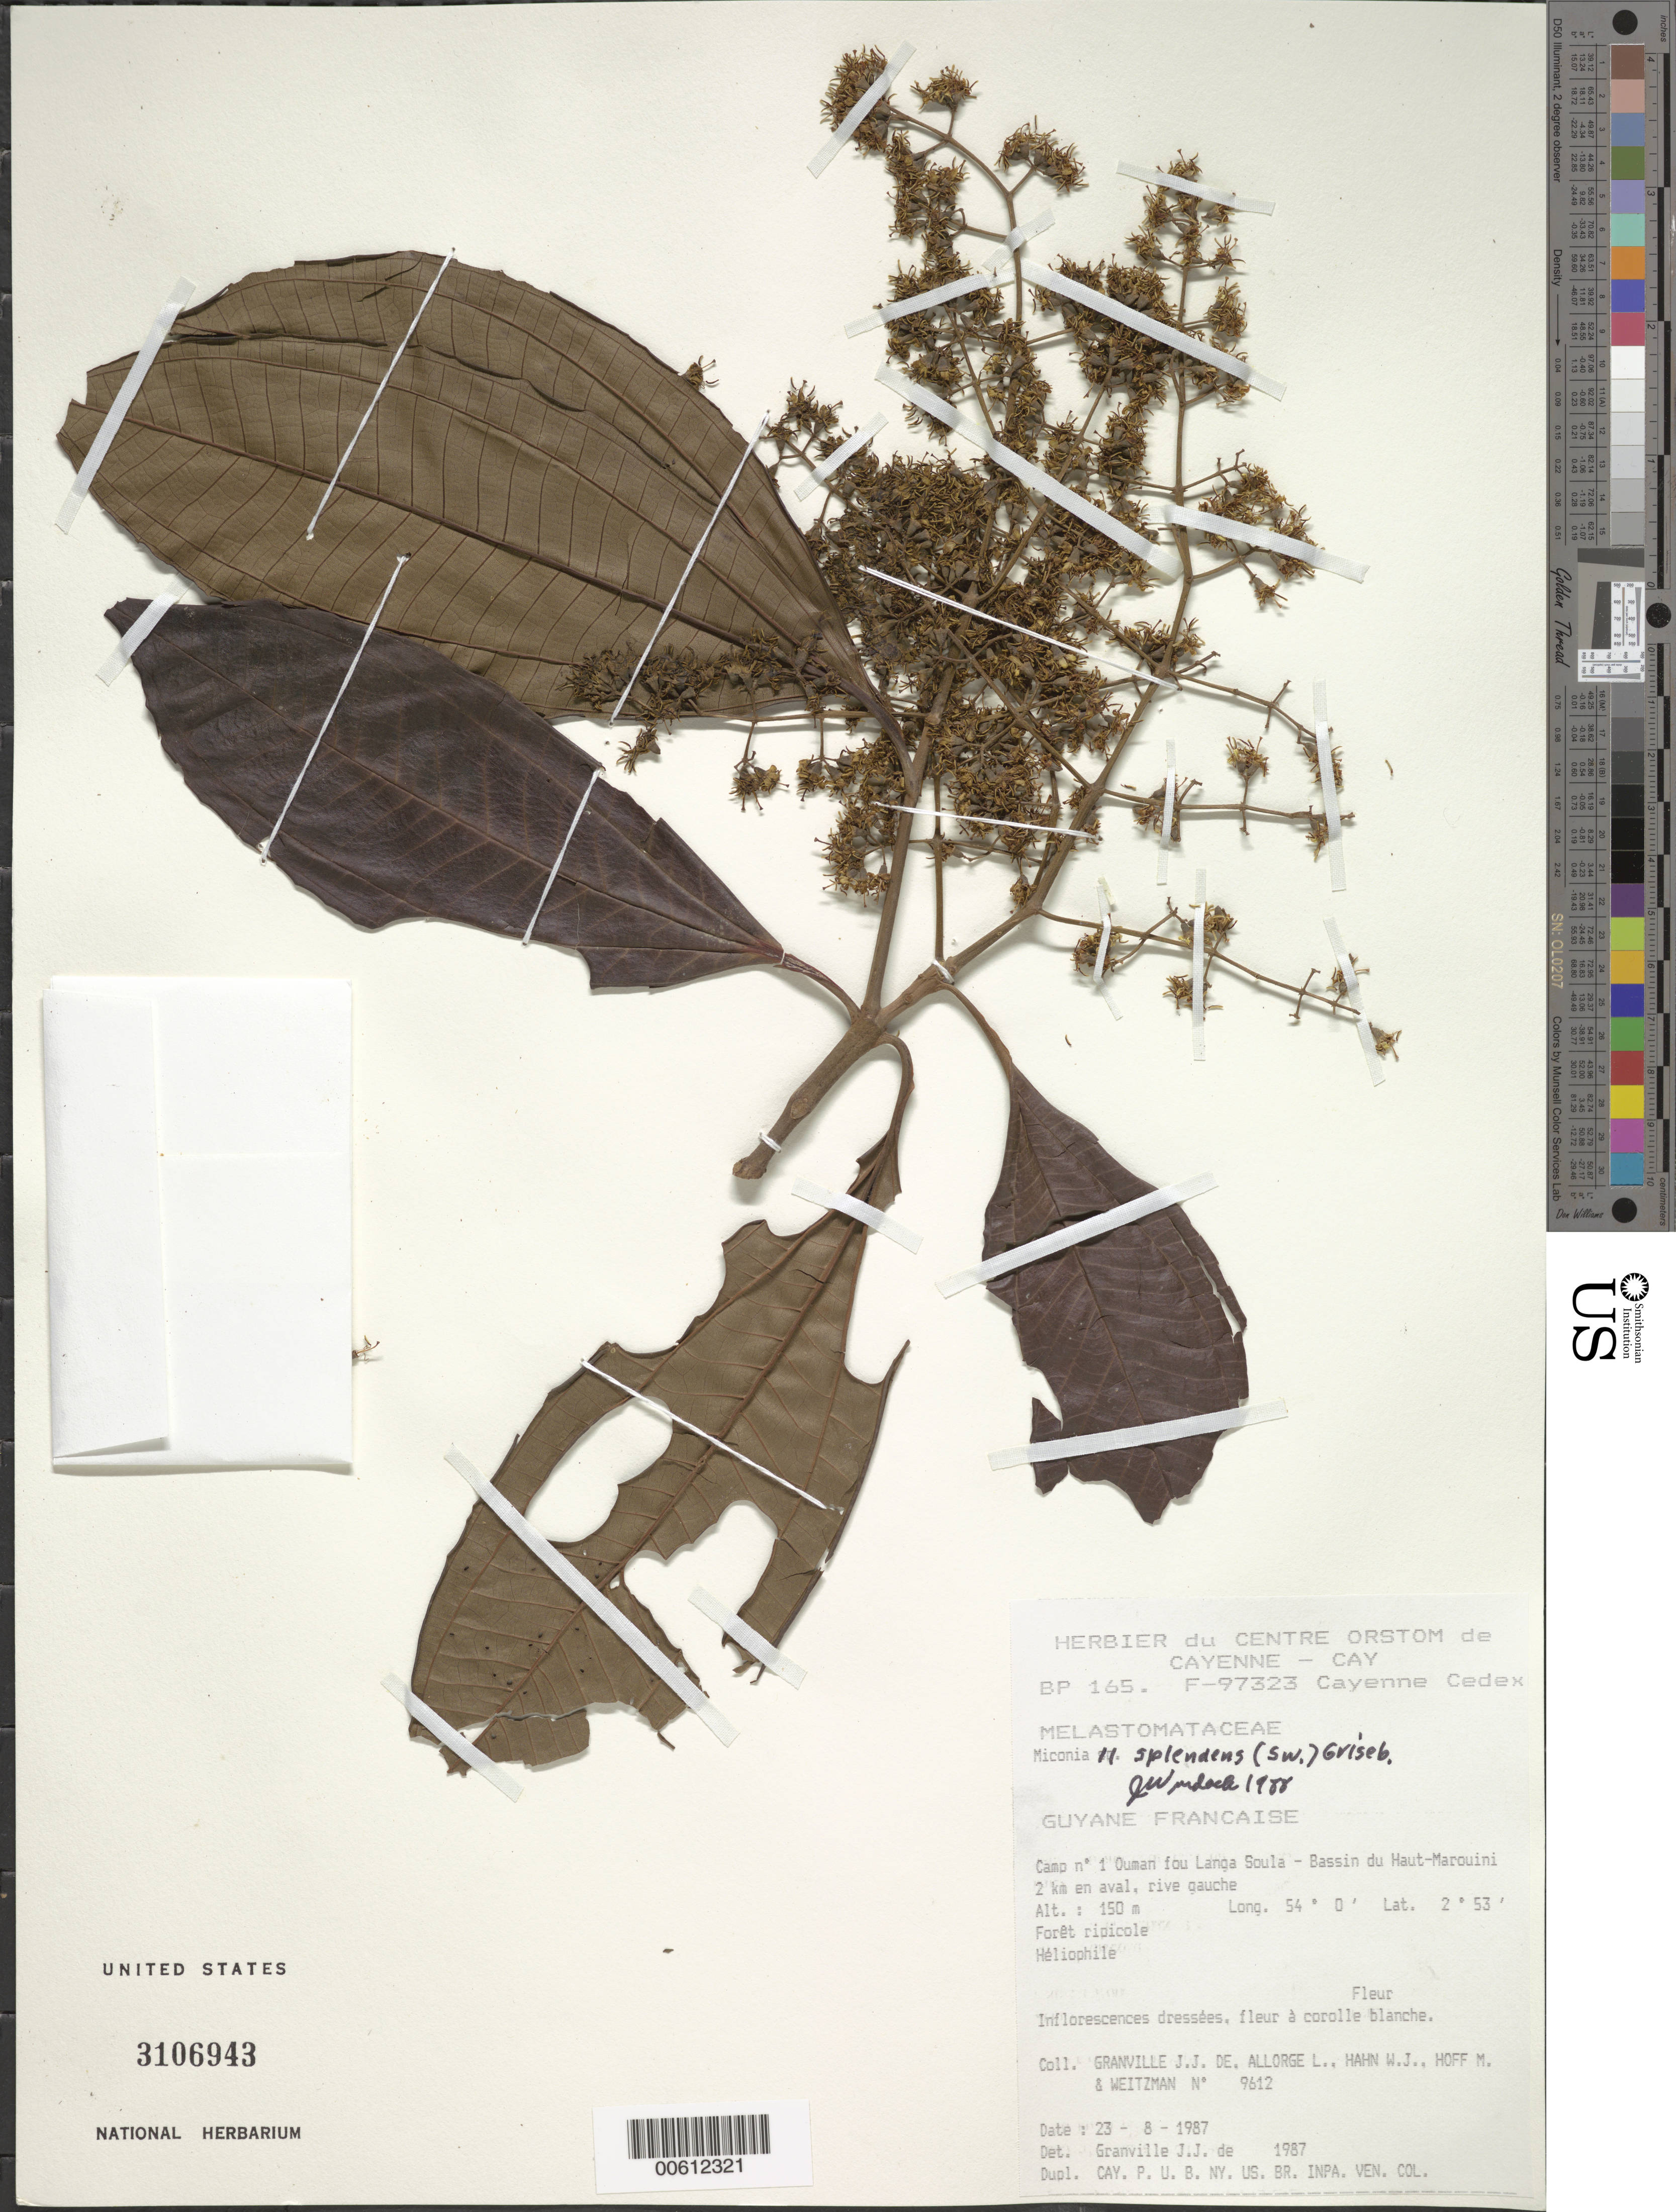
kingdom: Plantae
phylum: Tracheophyta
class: Magnoliopsida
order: Myrtales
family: Melastomataceae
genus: Miconia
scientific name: Miconia splendens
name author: (Sw.) Griseb.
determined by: Wurdack, John J., (US), US (UNITED STATES)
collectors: J.-J. de Granville, L. Allorge, W. J. Hahn, M. Hoff & A. L. Weitzman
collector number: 9612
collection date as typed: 23-Aug-87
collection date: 1987-08-23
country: French Guiana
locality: Ouman fou Langa Soula, Camp #1, Bassin du Haut-Marouini, 2 km en aval, rive gauche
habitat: Forêt ripicole, heliophile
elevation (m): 150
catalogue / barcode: US 3106943